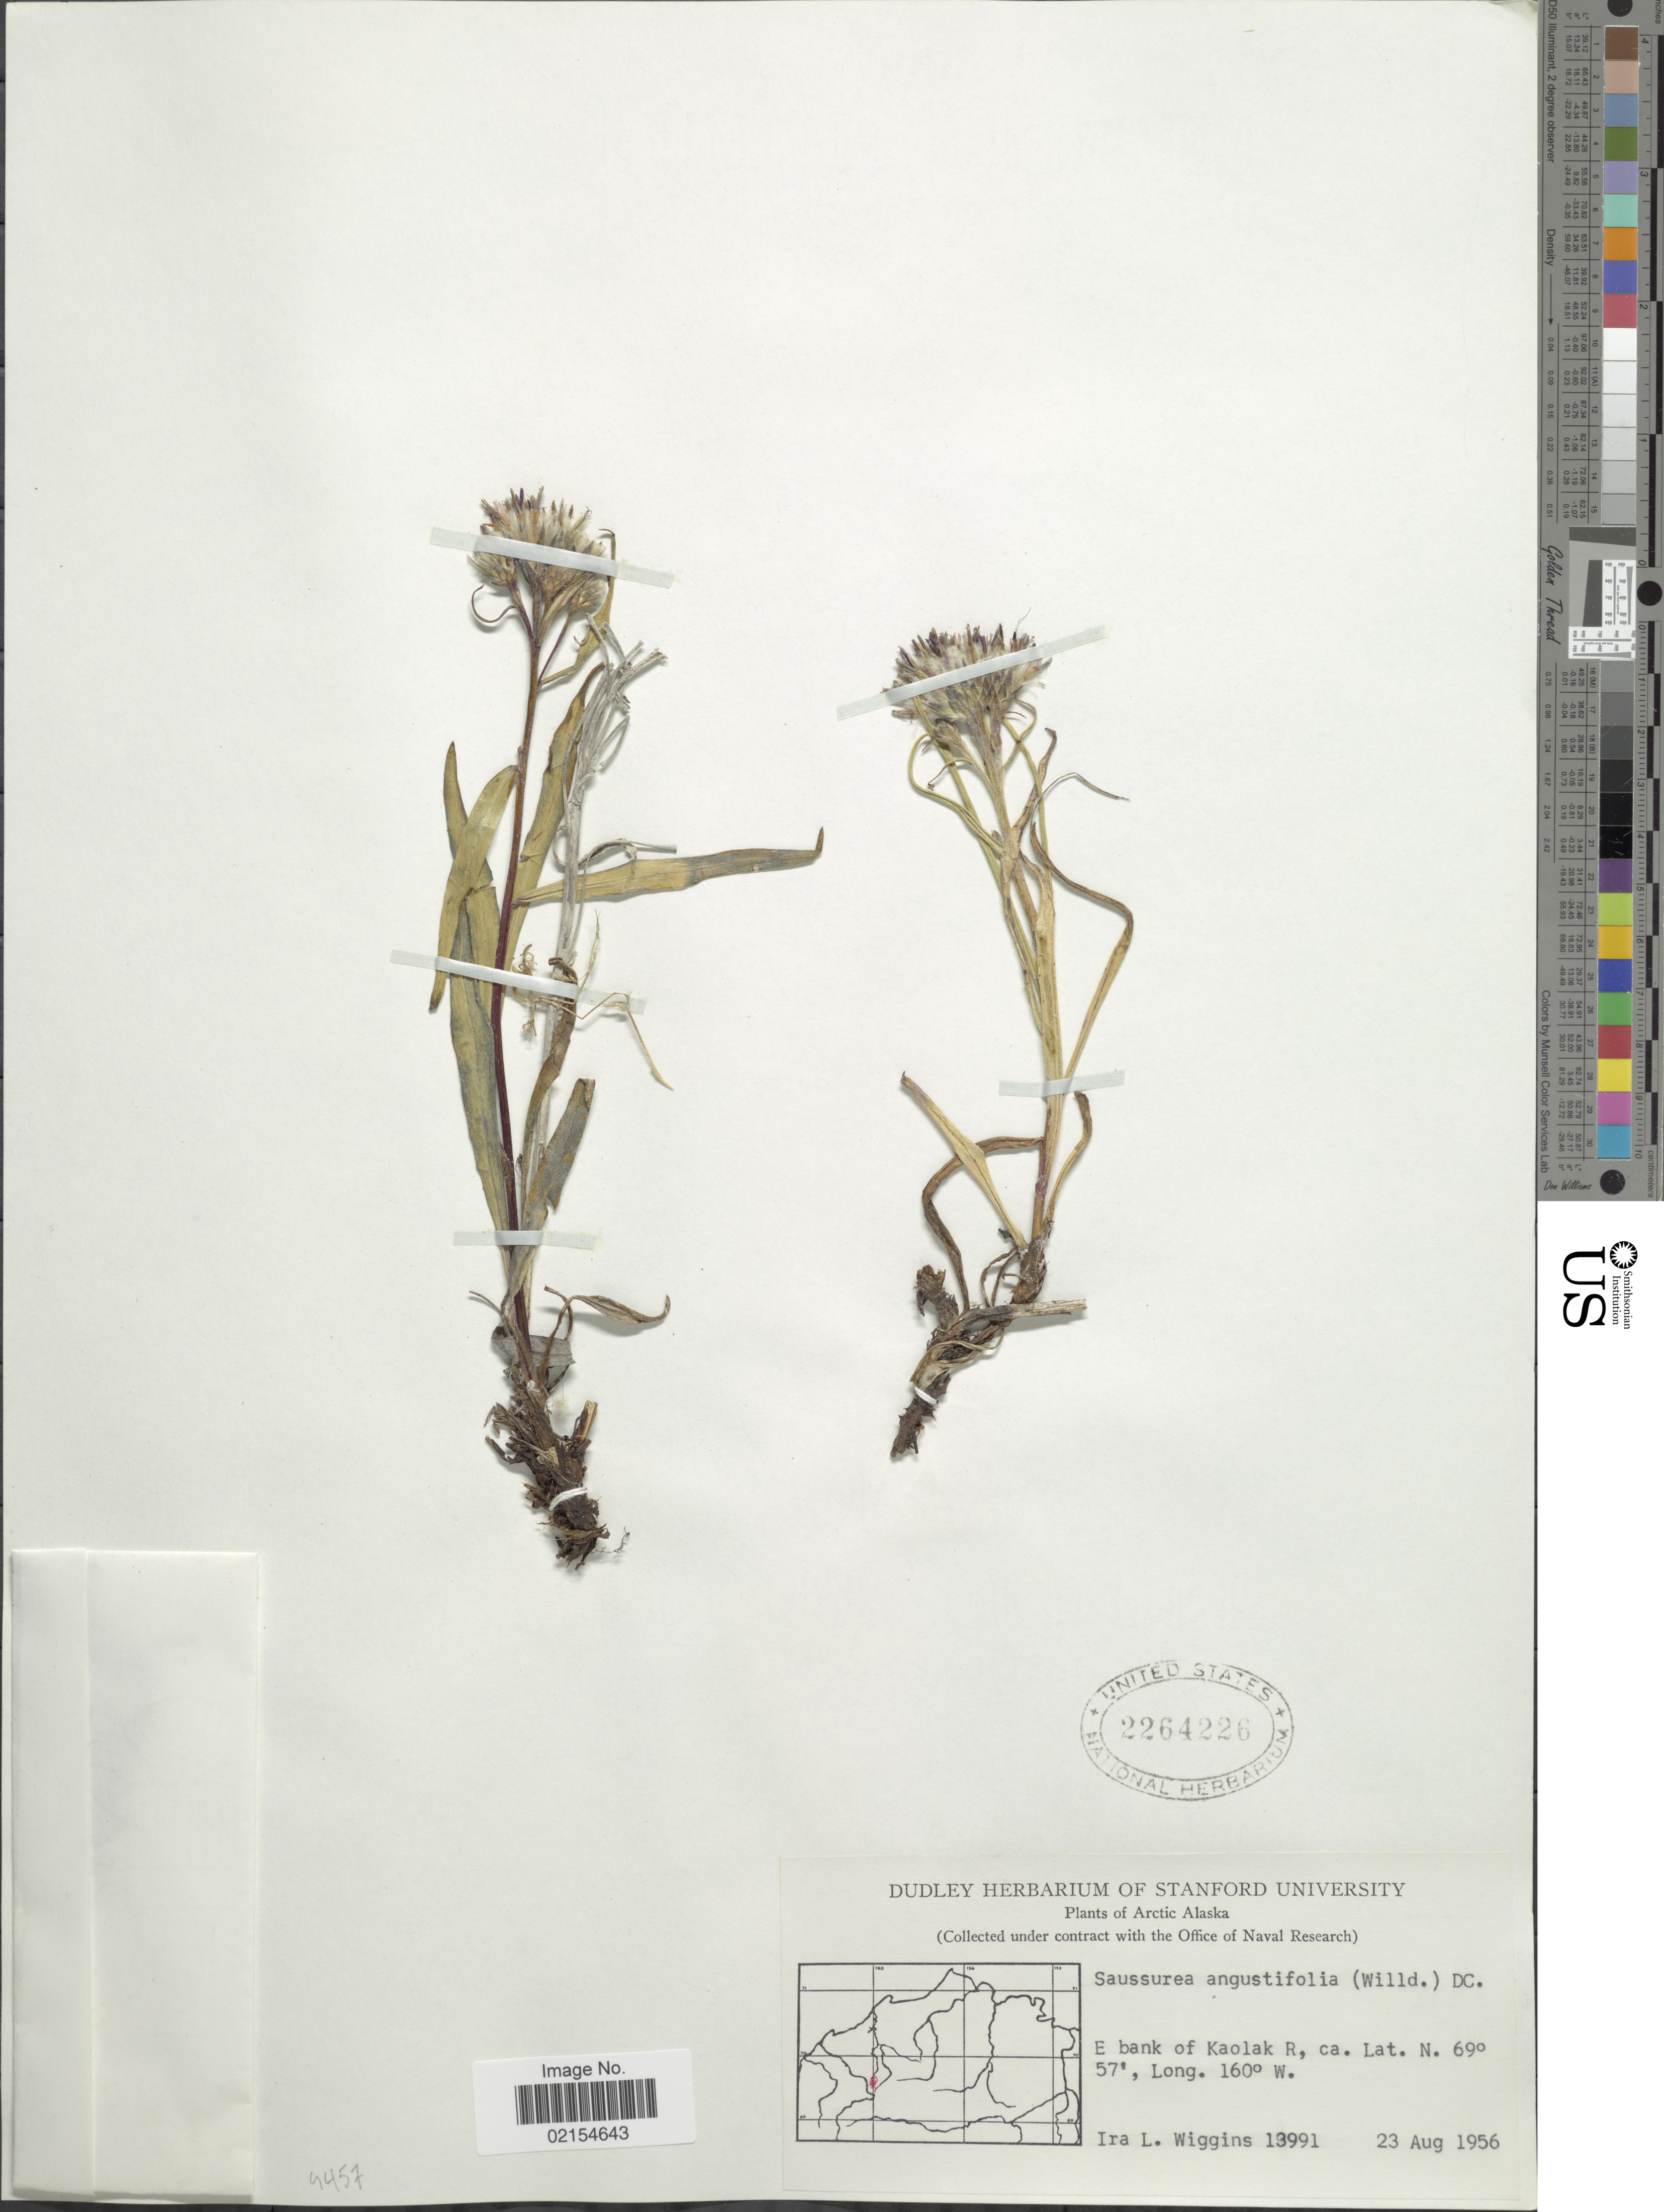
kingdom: Plantae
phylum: Tracheophyta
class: Magnoliopsida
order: Asterales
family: Asteraceae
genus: Saussurea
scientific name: Saussurea angustifolia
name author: (L.) DC.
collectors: I. L. Wiggins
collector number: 13991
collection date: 1956-08-23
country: United States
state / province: Alaska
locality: Arctic Alaska, E bank of Kaolak R.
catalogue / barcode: US 2264226